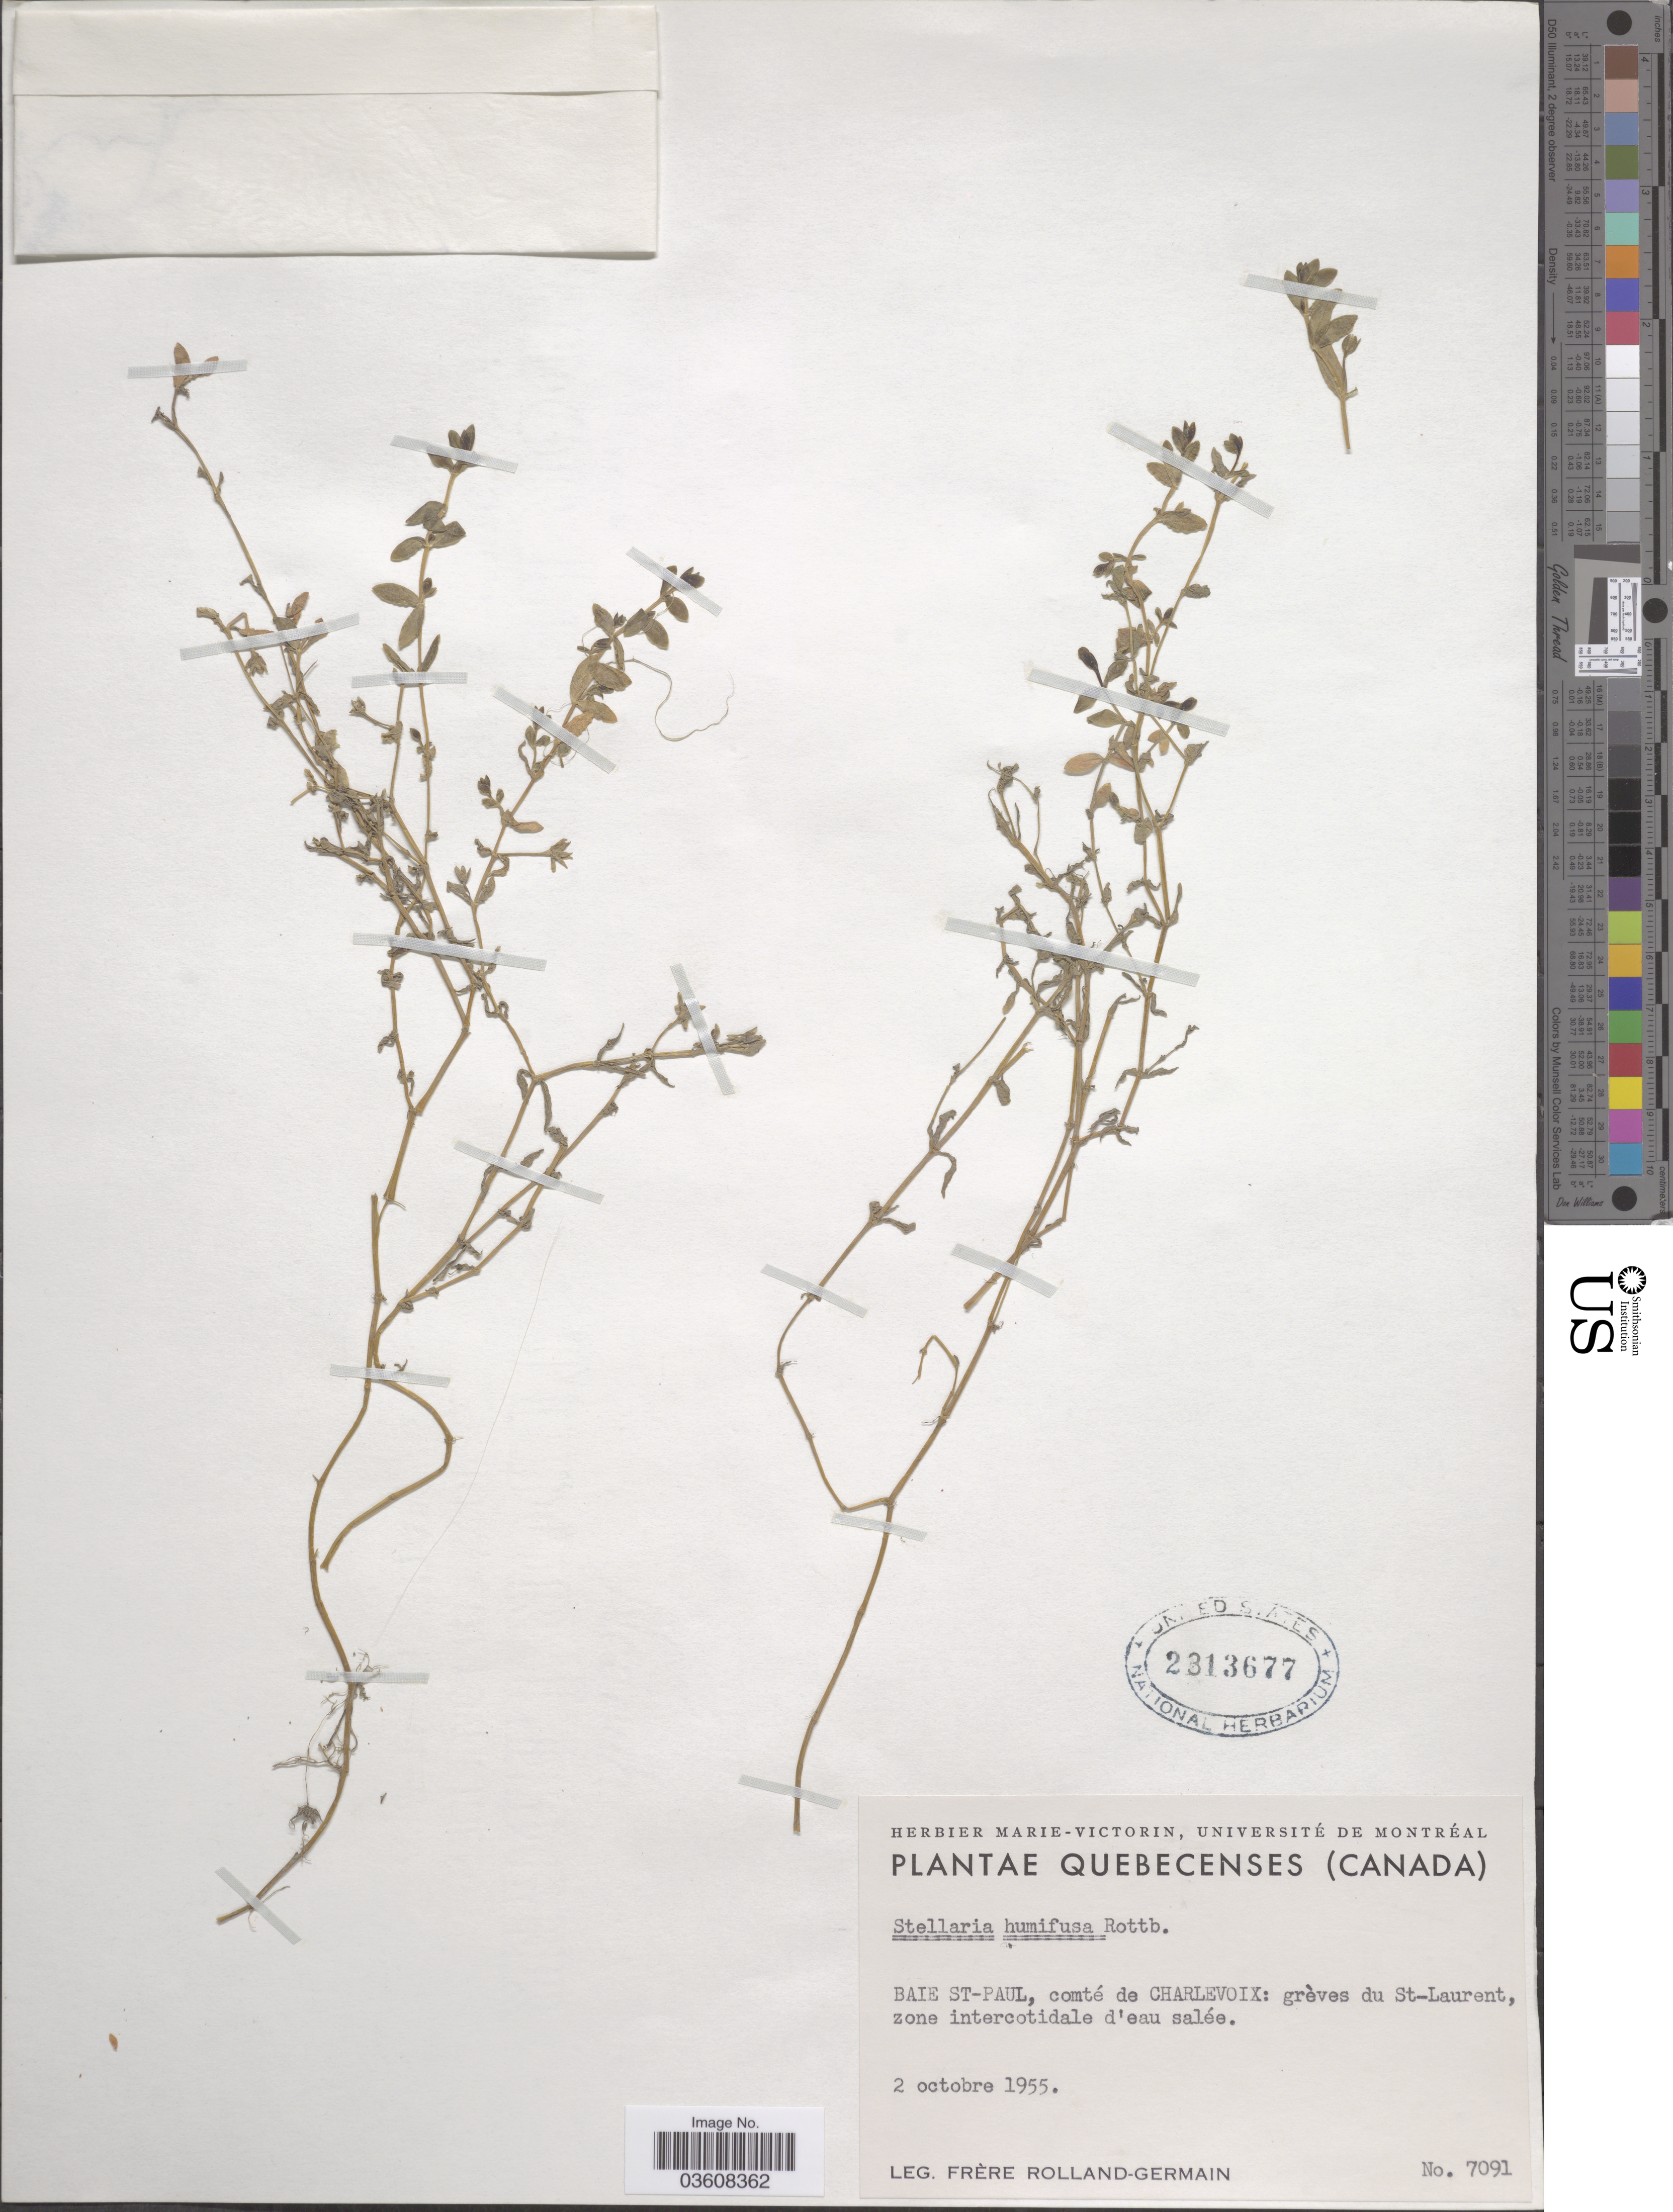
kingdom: Plantae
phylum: Tracheophyta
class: Magnoliopsida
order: Caryophyllales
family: Caryophyllaceae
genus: Stellaria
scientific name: Stellaria humifusa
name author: Rottb.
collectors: Rolland-Germain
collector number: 7091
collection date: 1955-10-02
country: Canada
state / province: Quebec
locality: Baie St-Paul, comté de Charlevoix: grèves du St-Laurent.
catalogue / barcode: US 2313677